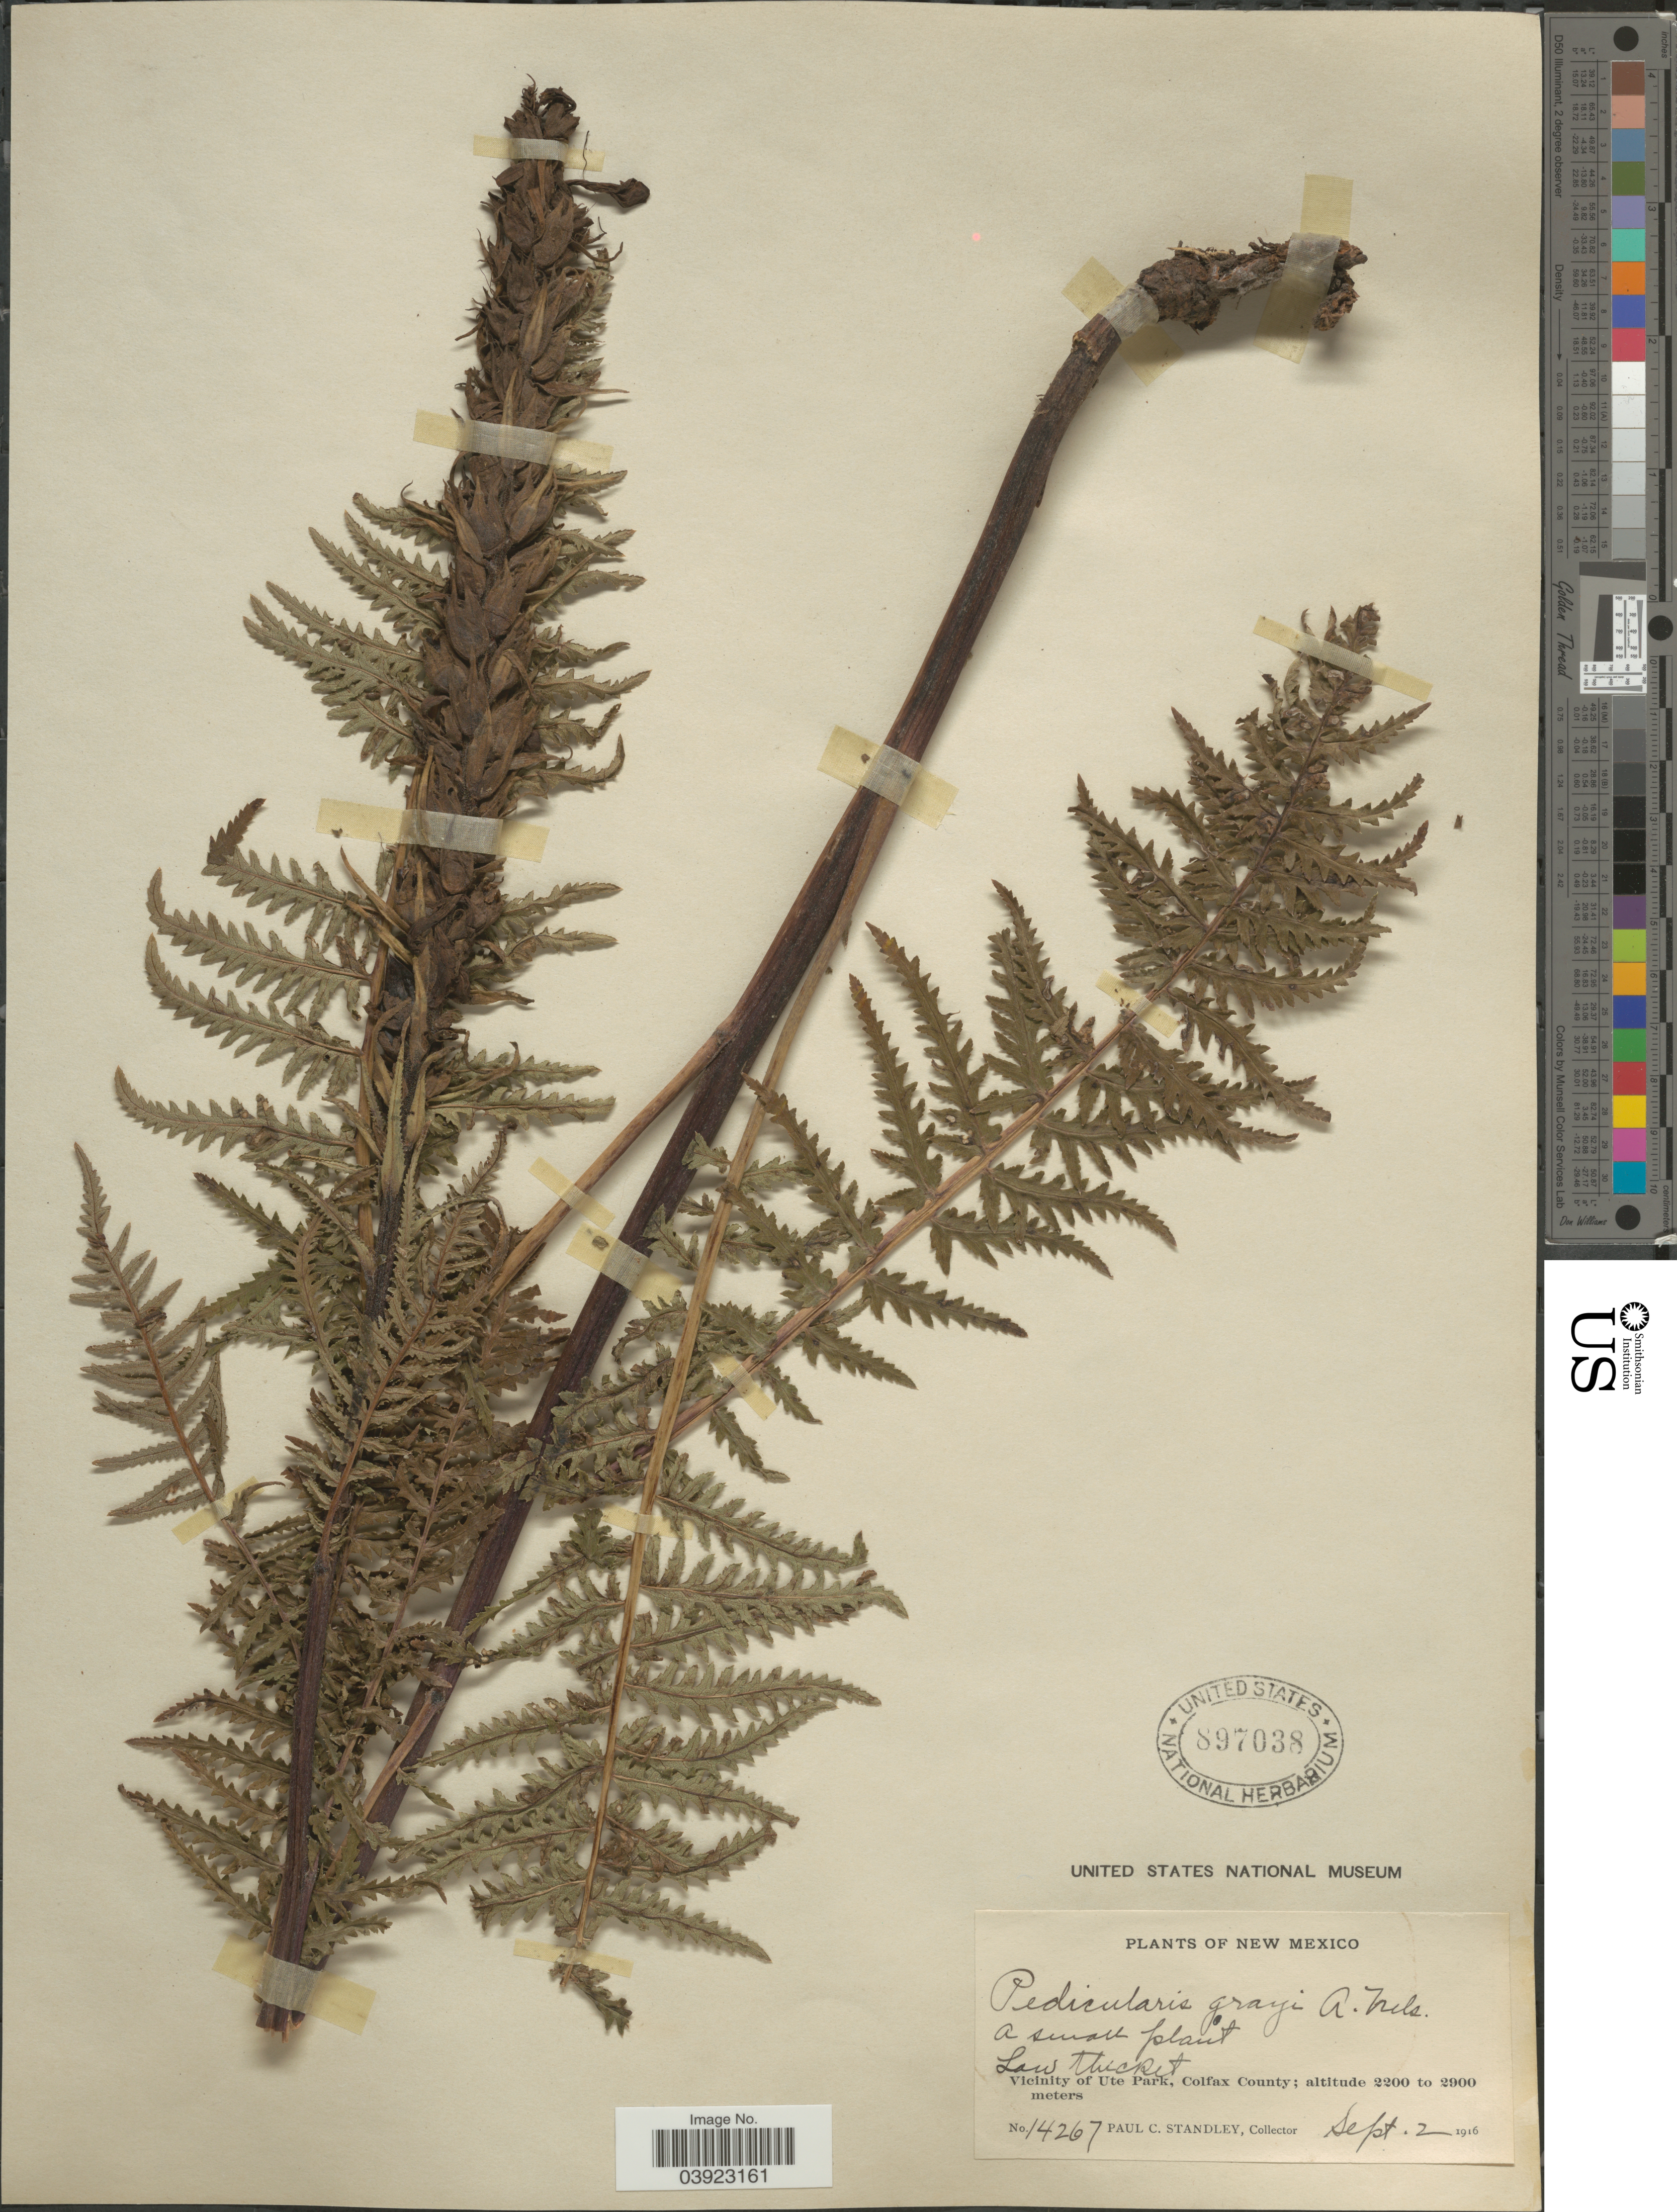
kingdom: Plantae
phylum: Tracheophyta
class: Magnoliopsida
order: Lamiales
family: Orobanchaceae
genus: Pedicularis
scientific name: Pedicularis procera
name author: A. Gray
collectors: P. C. Standley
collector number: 14267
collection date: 1916-09-02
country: United States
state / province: New Mexico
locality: Vicinity of Ute Park, Colfax County.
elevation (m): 2200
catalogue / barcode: US 897038